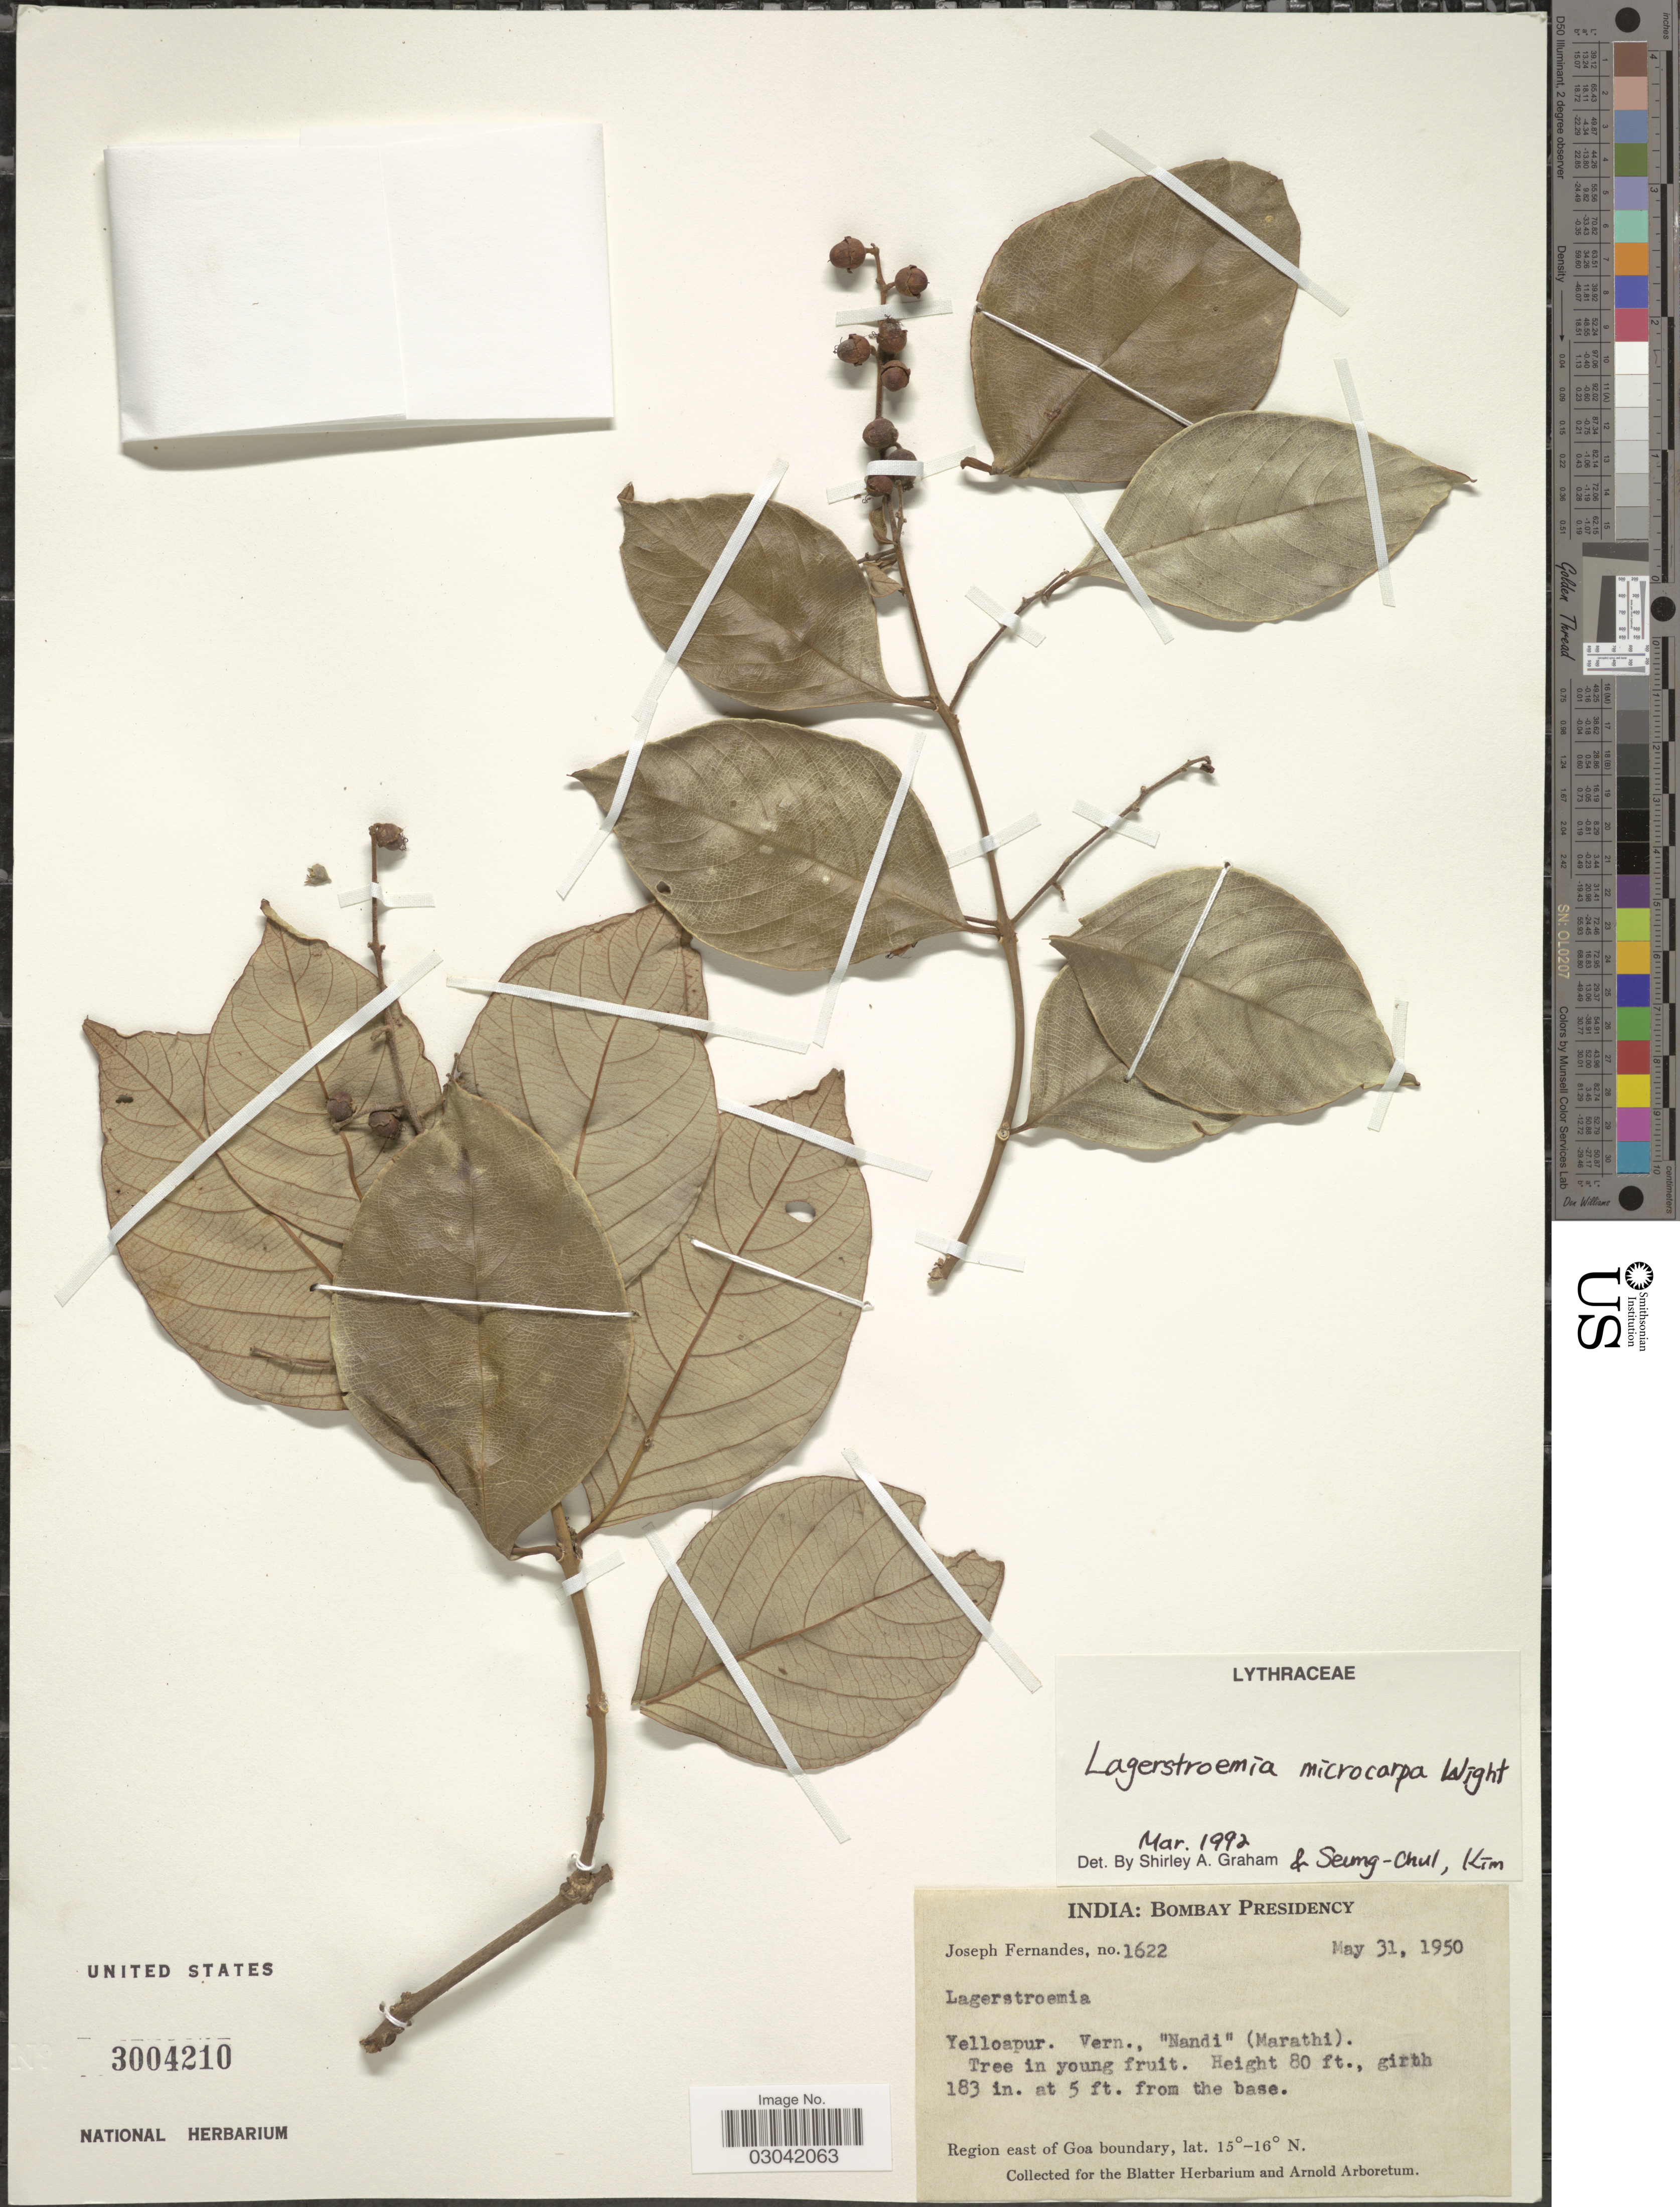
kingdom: Plantae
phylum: Tracheophyta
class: Magnoliopsida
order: Myrtales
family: Lythraceae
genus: Lagerstroemia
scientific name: Lagerstroemia microcarpa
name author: Wight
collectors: J. Fernandes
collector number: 1662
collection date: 1950-05-31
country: India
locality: Bombay Presidency. Region east of Goa boundary.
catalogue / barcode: US 3004210